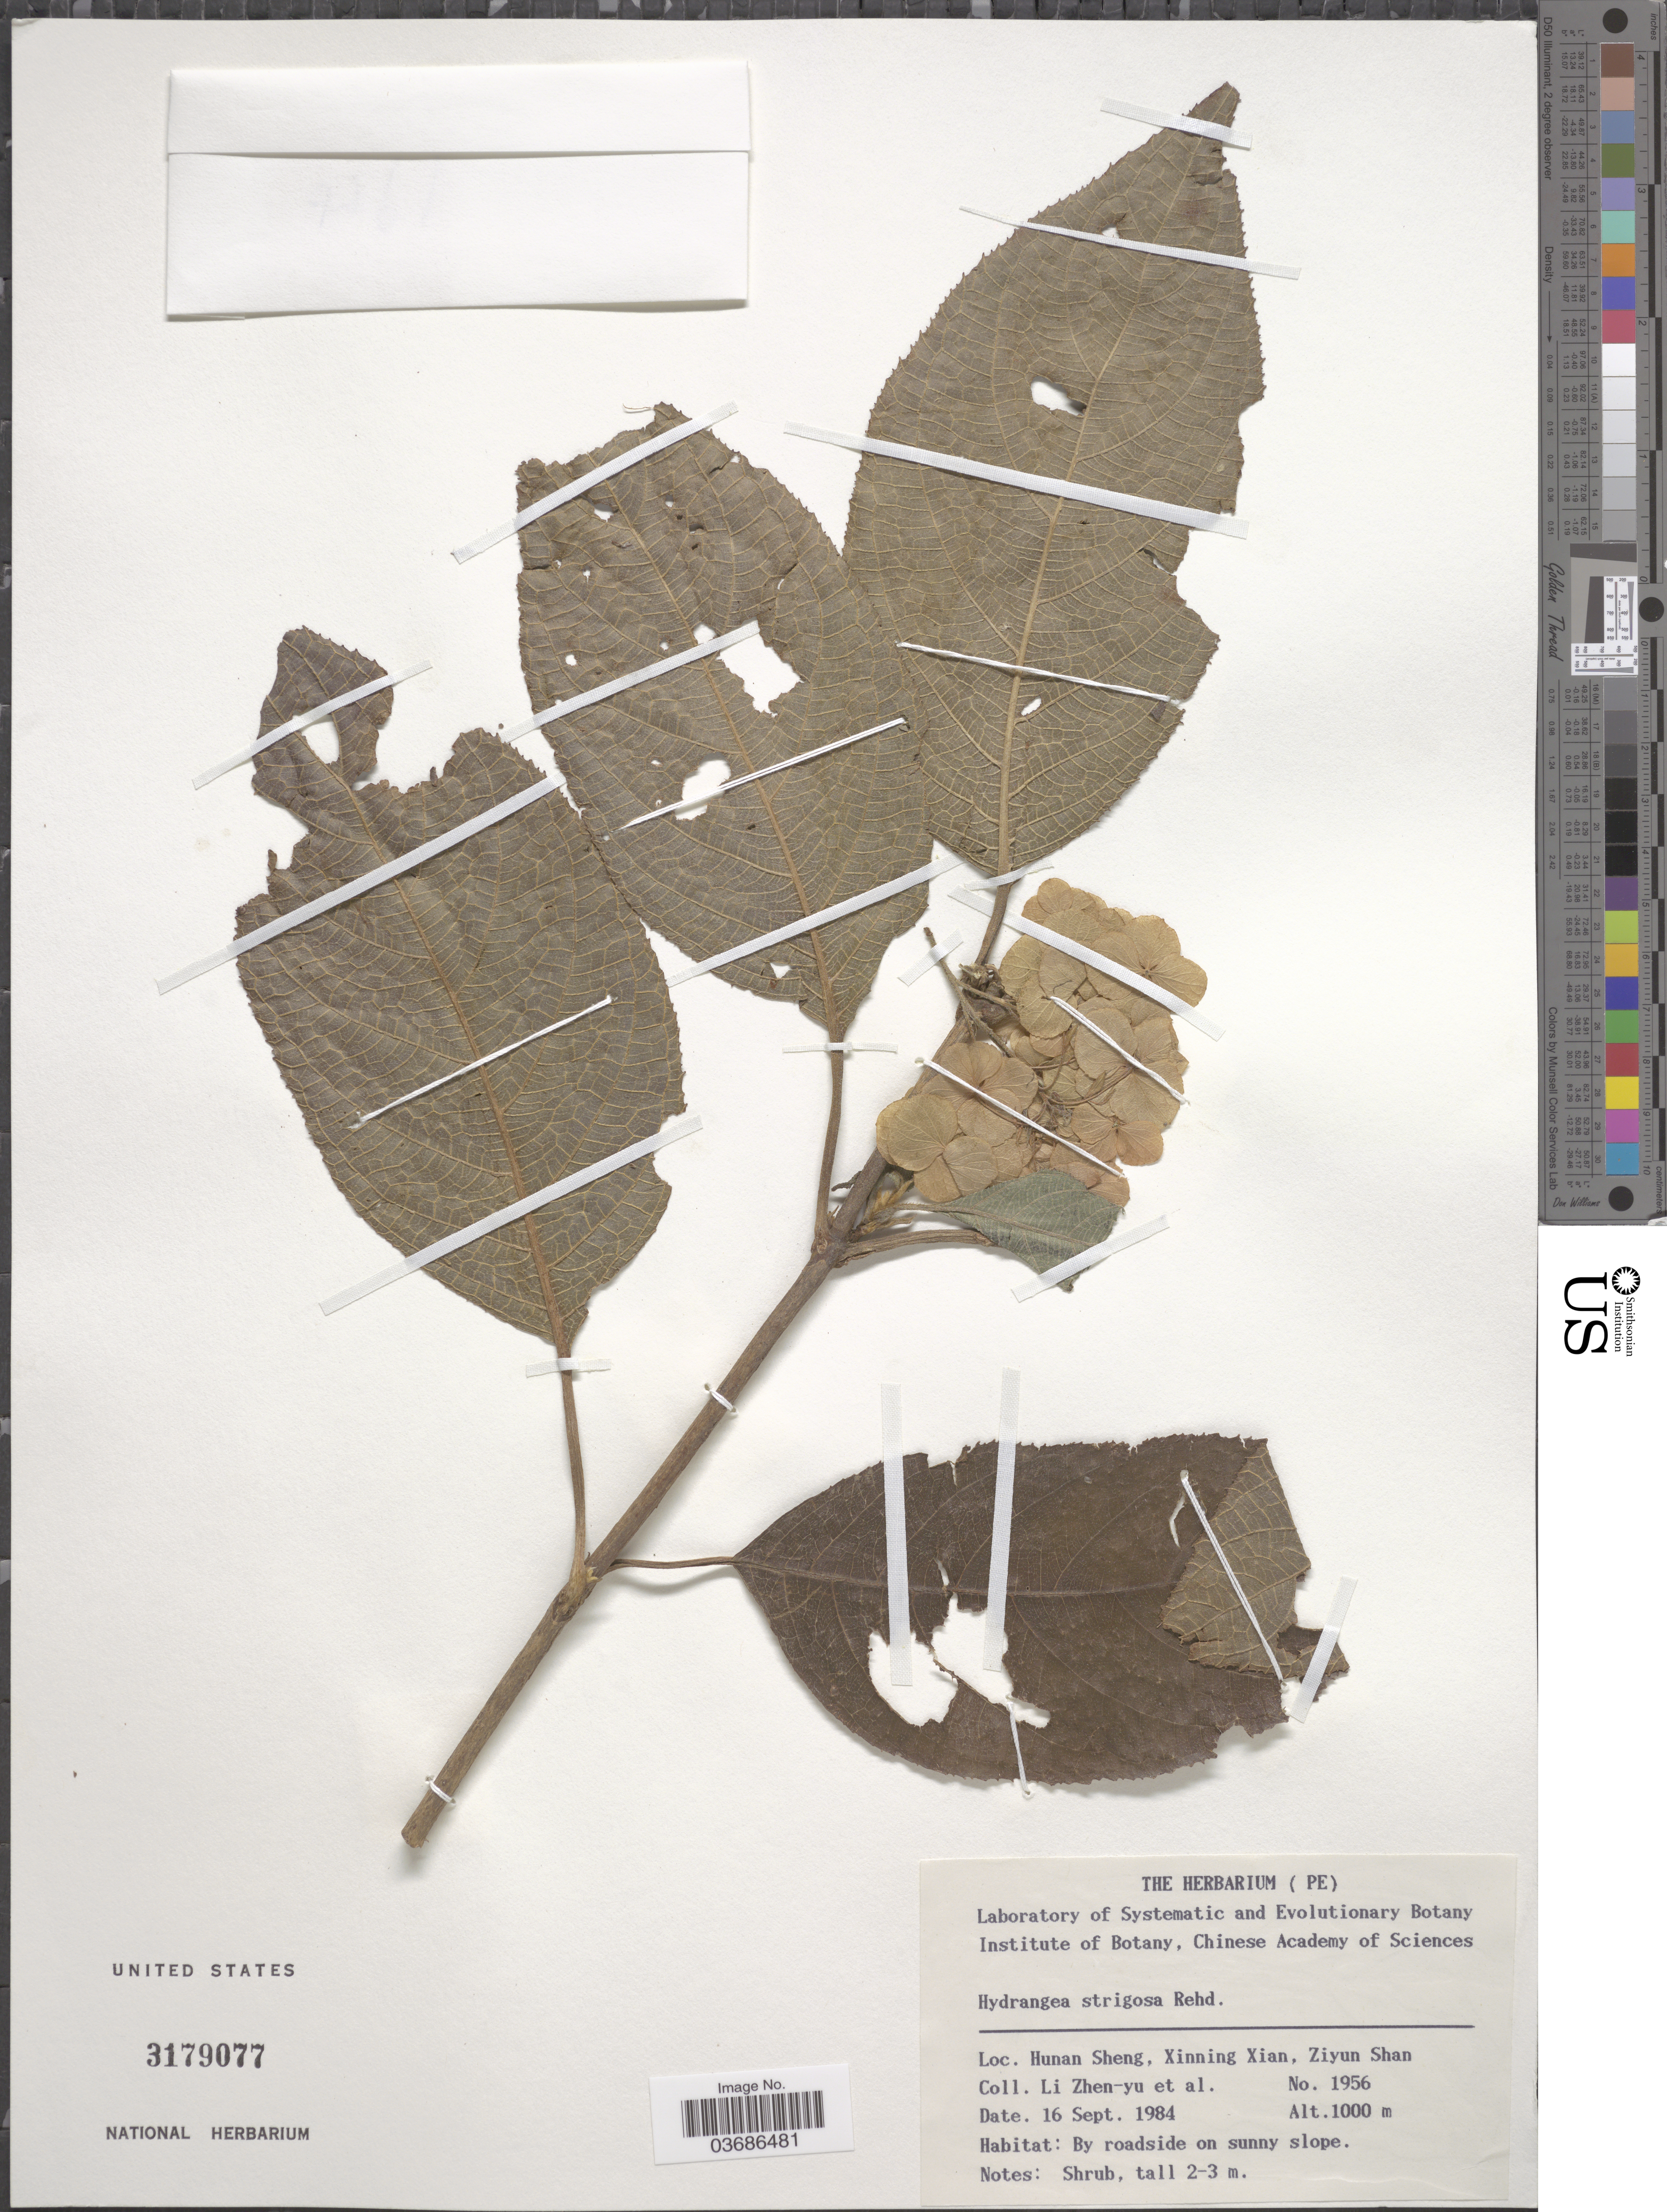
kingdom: Plantae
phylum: Tracheophyta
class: Magnoliopsida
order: Cornales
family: Hydrangeaceae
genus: Hydrangea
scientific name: Hydrangea strigosa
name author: Rehder in Sarg.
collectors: L. Zhen-yu & et al.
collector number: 1956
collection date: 1984-09-16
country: China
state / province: Hunan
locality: Hunan Sheng, Xinning Xian, Ziyun Shan. By roadside on sunny slope.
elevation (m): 1000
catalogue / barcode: US 3179077